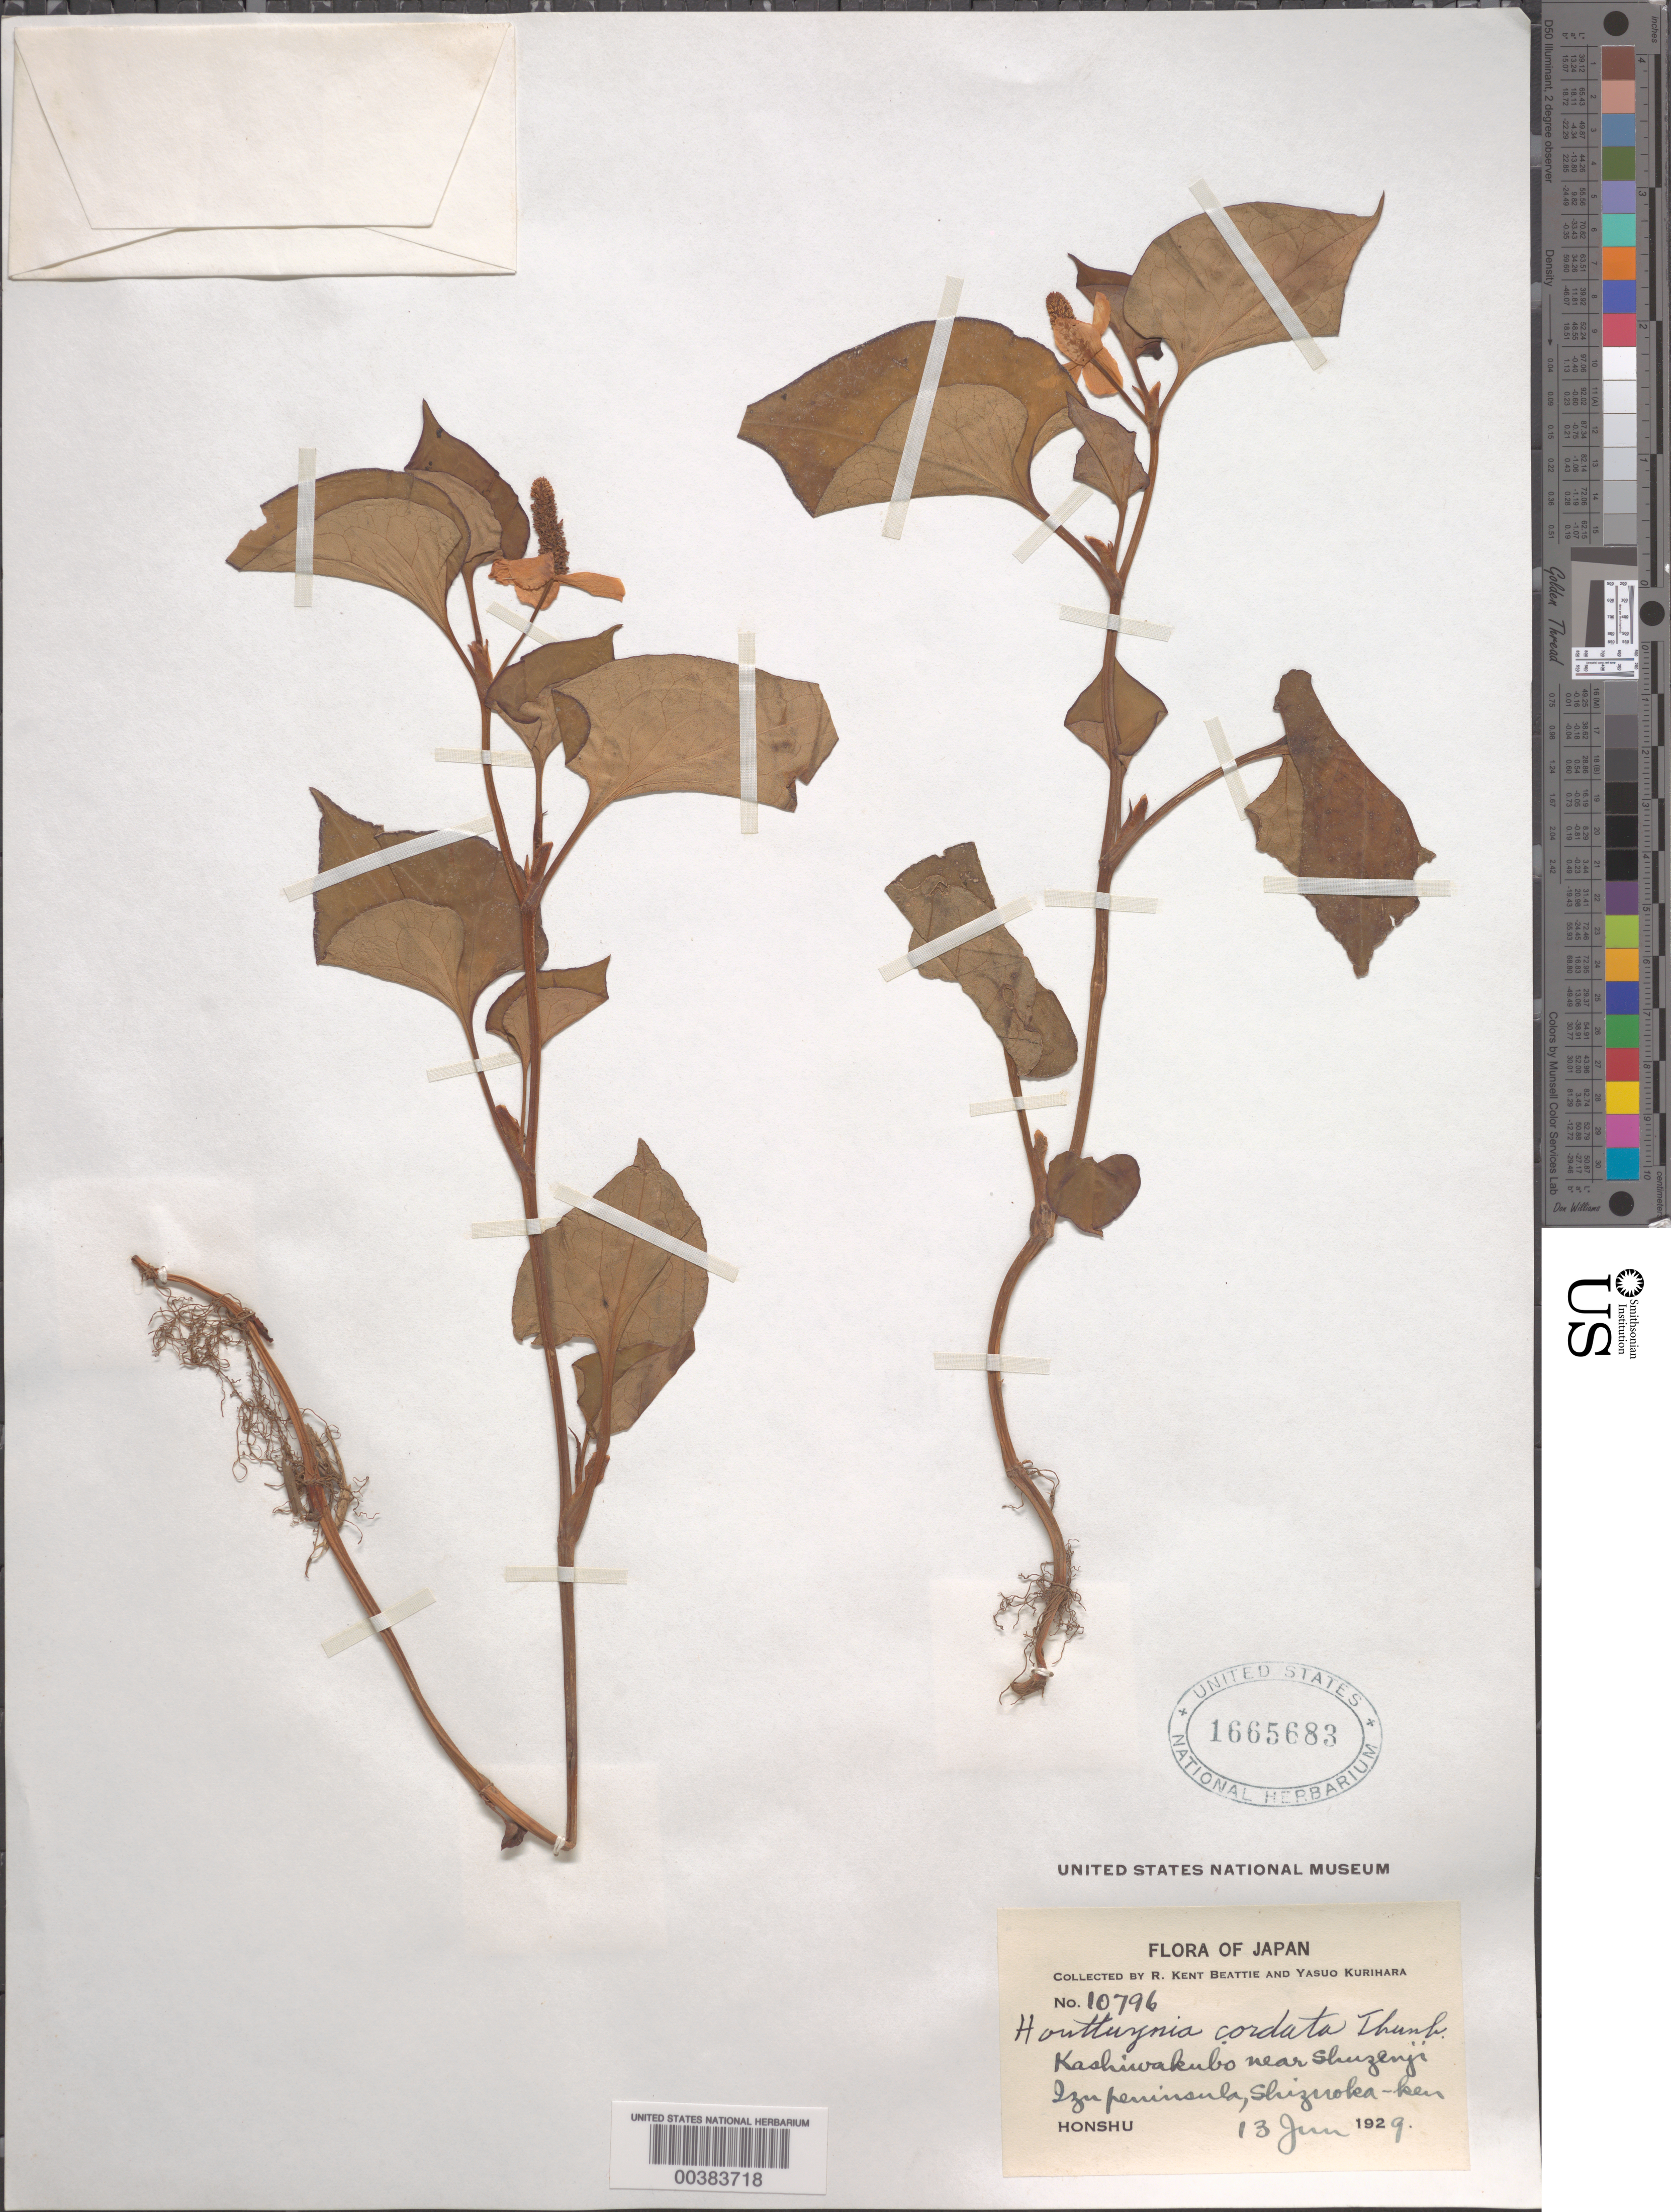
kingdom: Plantae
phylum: Tracheophyta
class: Magnoliopsida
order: Piperales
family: Saururaceae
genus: Houttuynia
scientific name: Houttuynia cordata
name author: Thunb.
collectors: R. K. Beattie & Y. Kurihara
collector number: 10796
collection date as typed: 13 Jun 1929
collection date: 1929-06-13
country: Japan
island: Honshu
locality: Kashiwakubo, near shuzenji-izu peninsula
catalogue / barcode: US 1665683